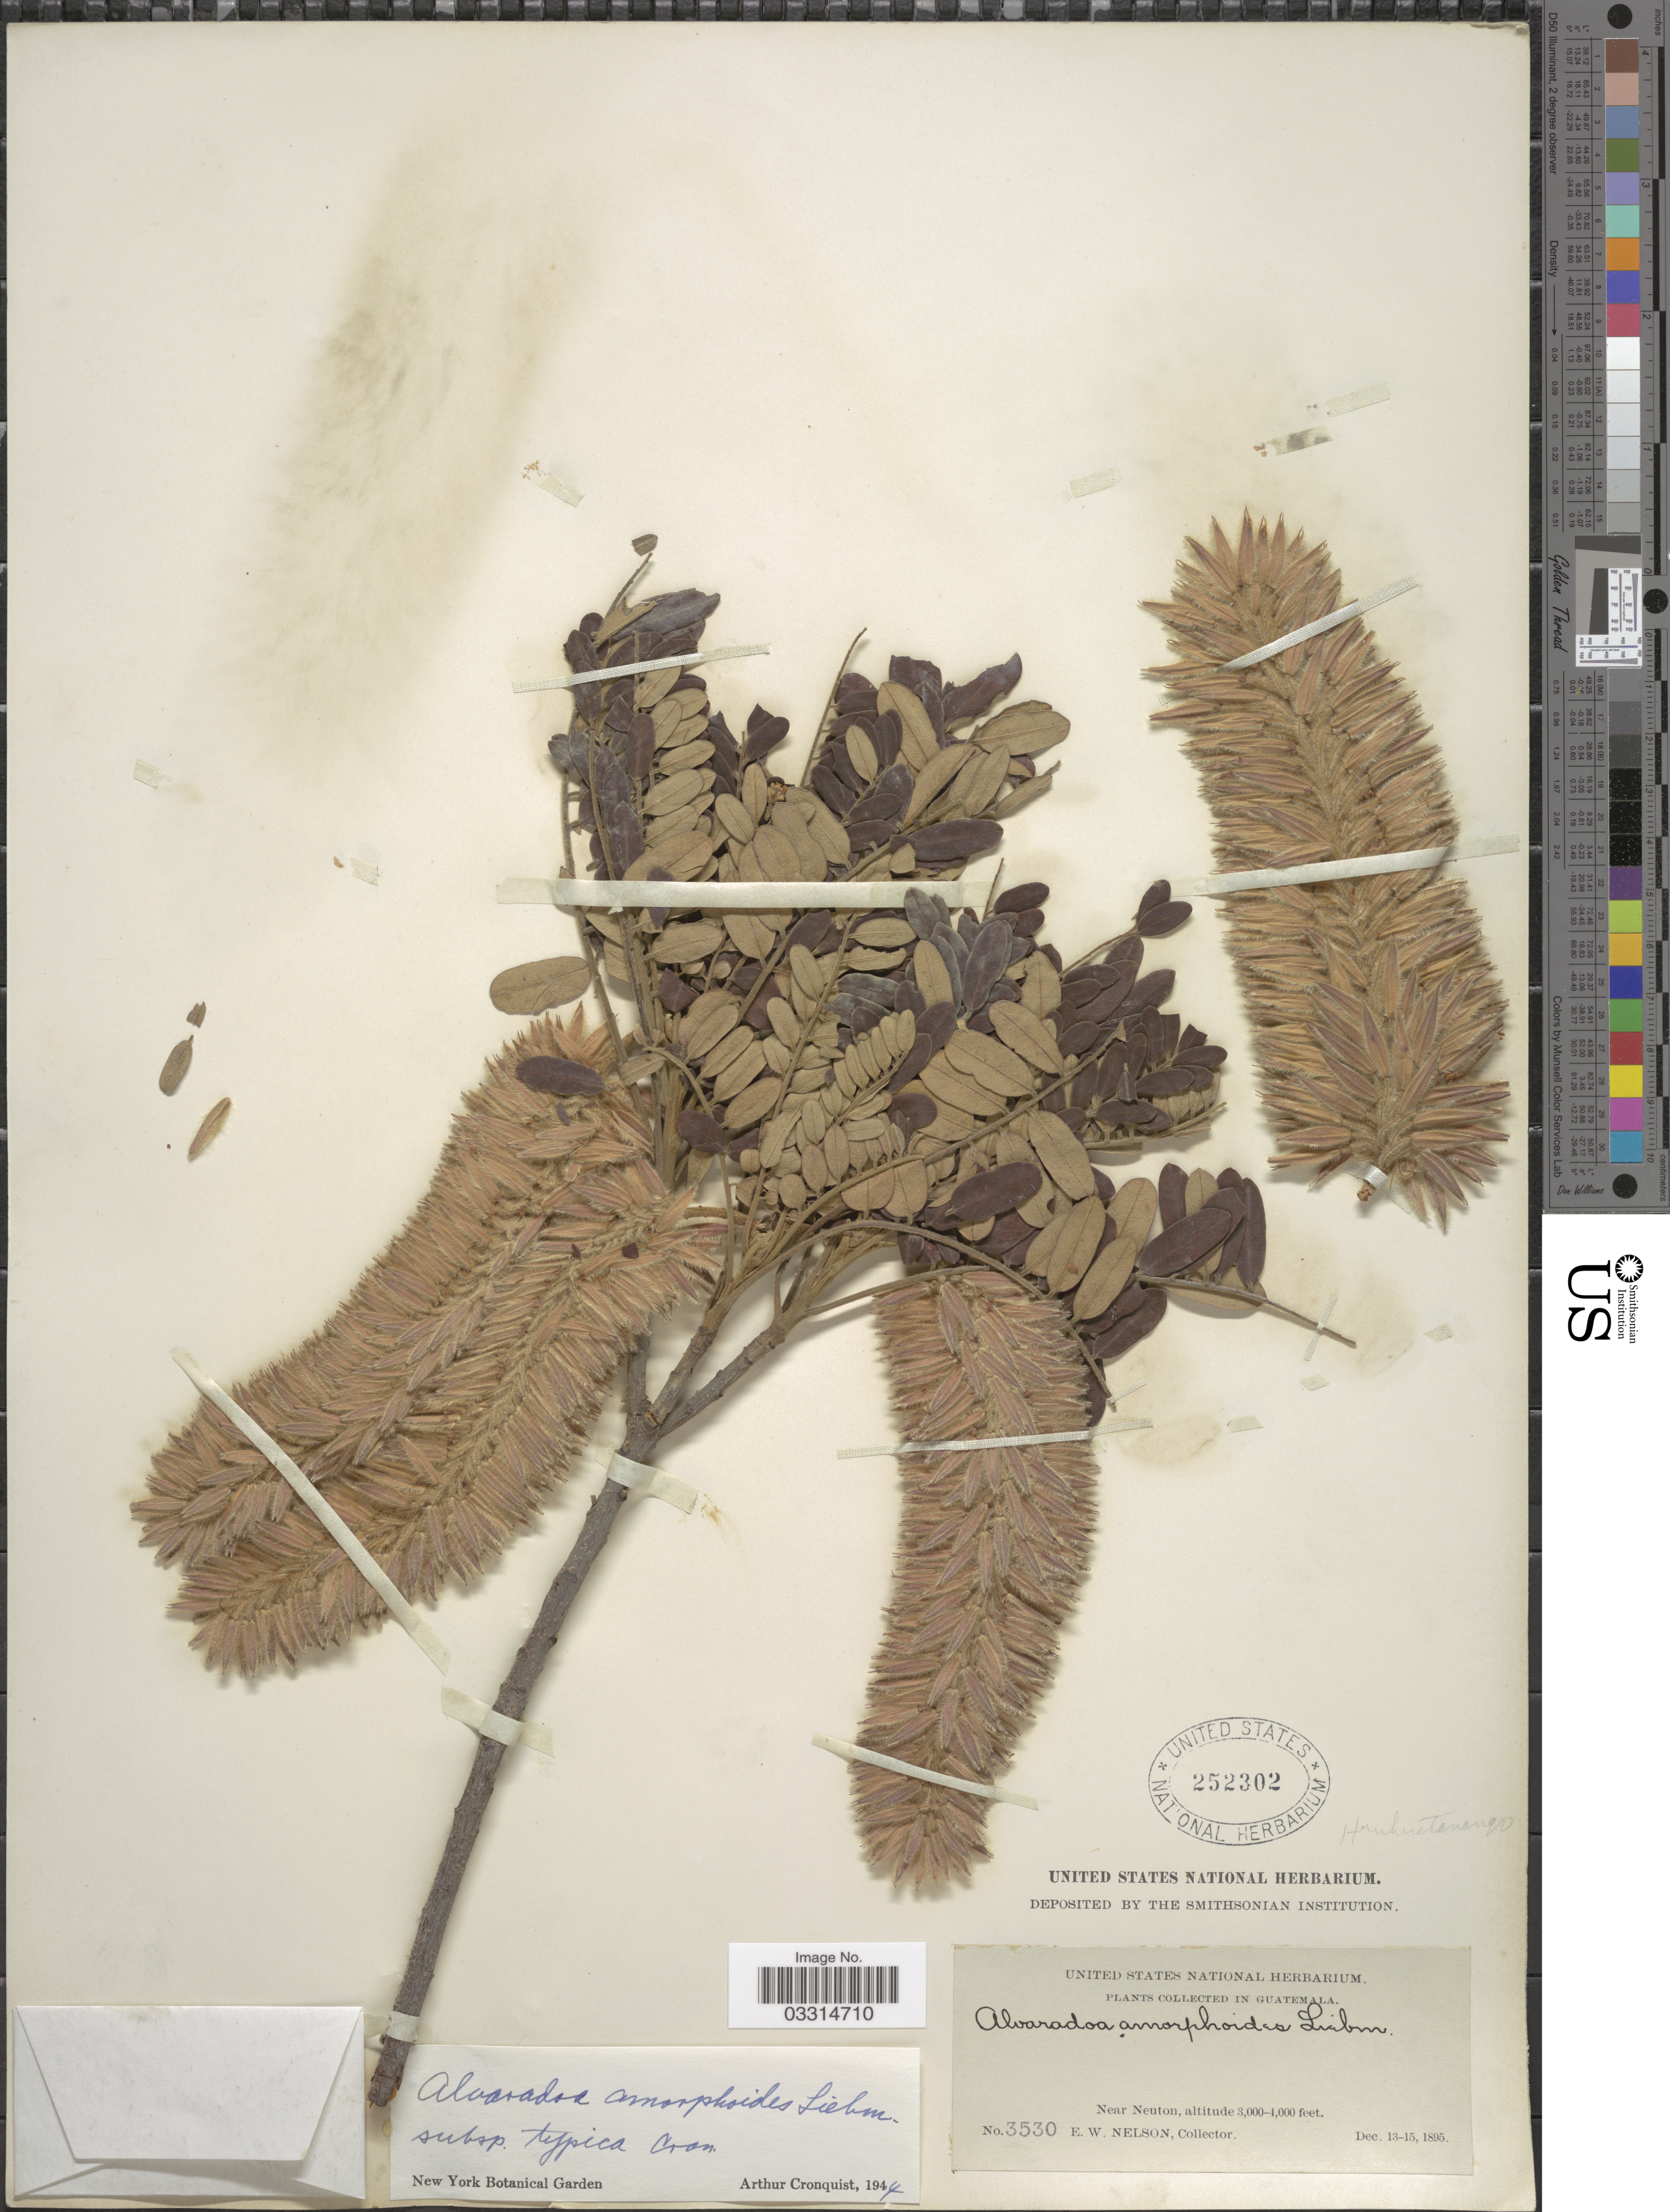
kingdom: Plantae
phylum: Tracheophyta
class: Magnoliopsida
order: Picramniales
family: Picramniaceae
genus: Alvaradoa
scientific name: Alvaradoa amorphoides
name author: Liebm.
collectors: E. W. Nelson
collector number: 3530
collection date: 1895-12-13/1895-12-15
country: Guatemala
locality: Near Neuton.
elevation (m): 914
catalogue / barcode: US 252302